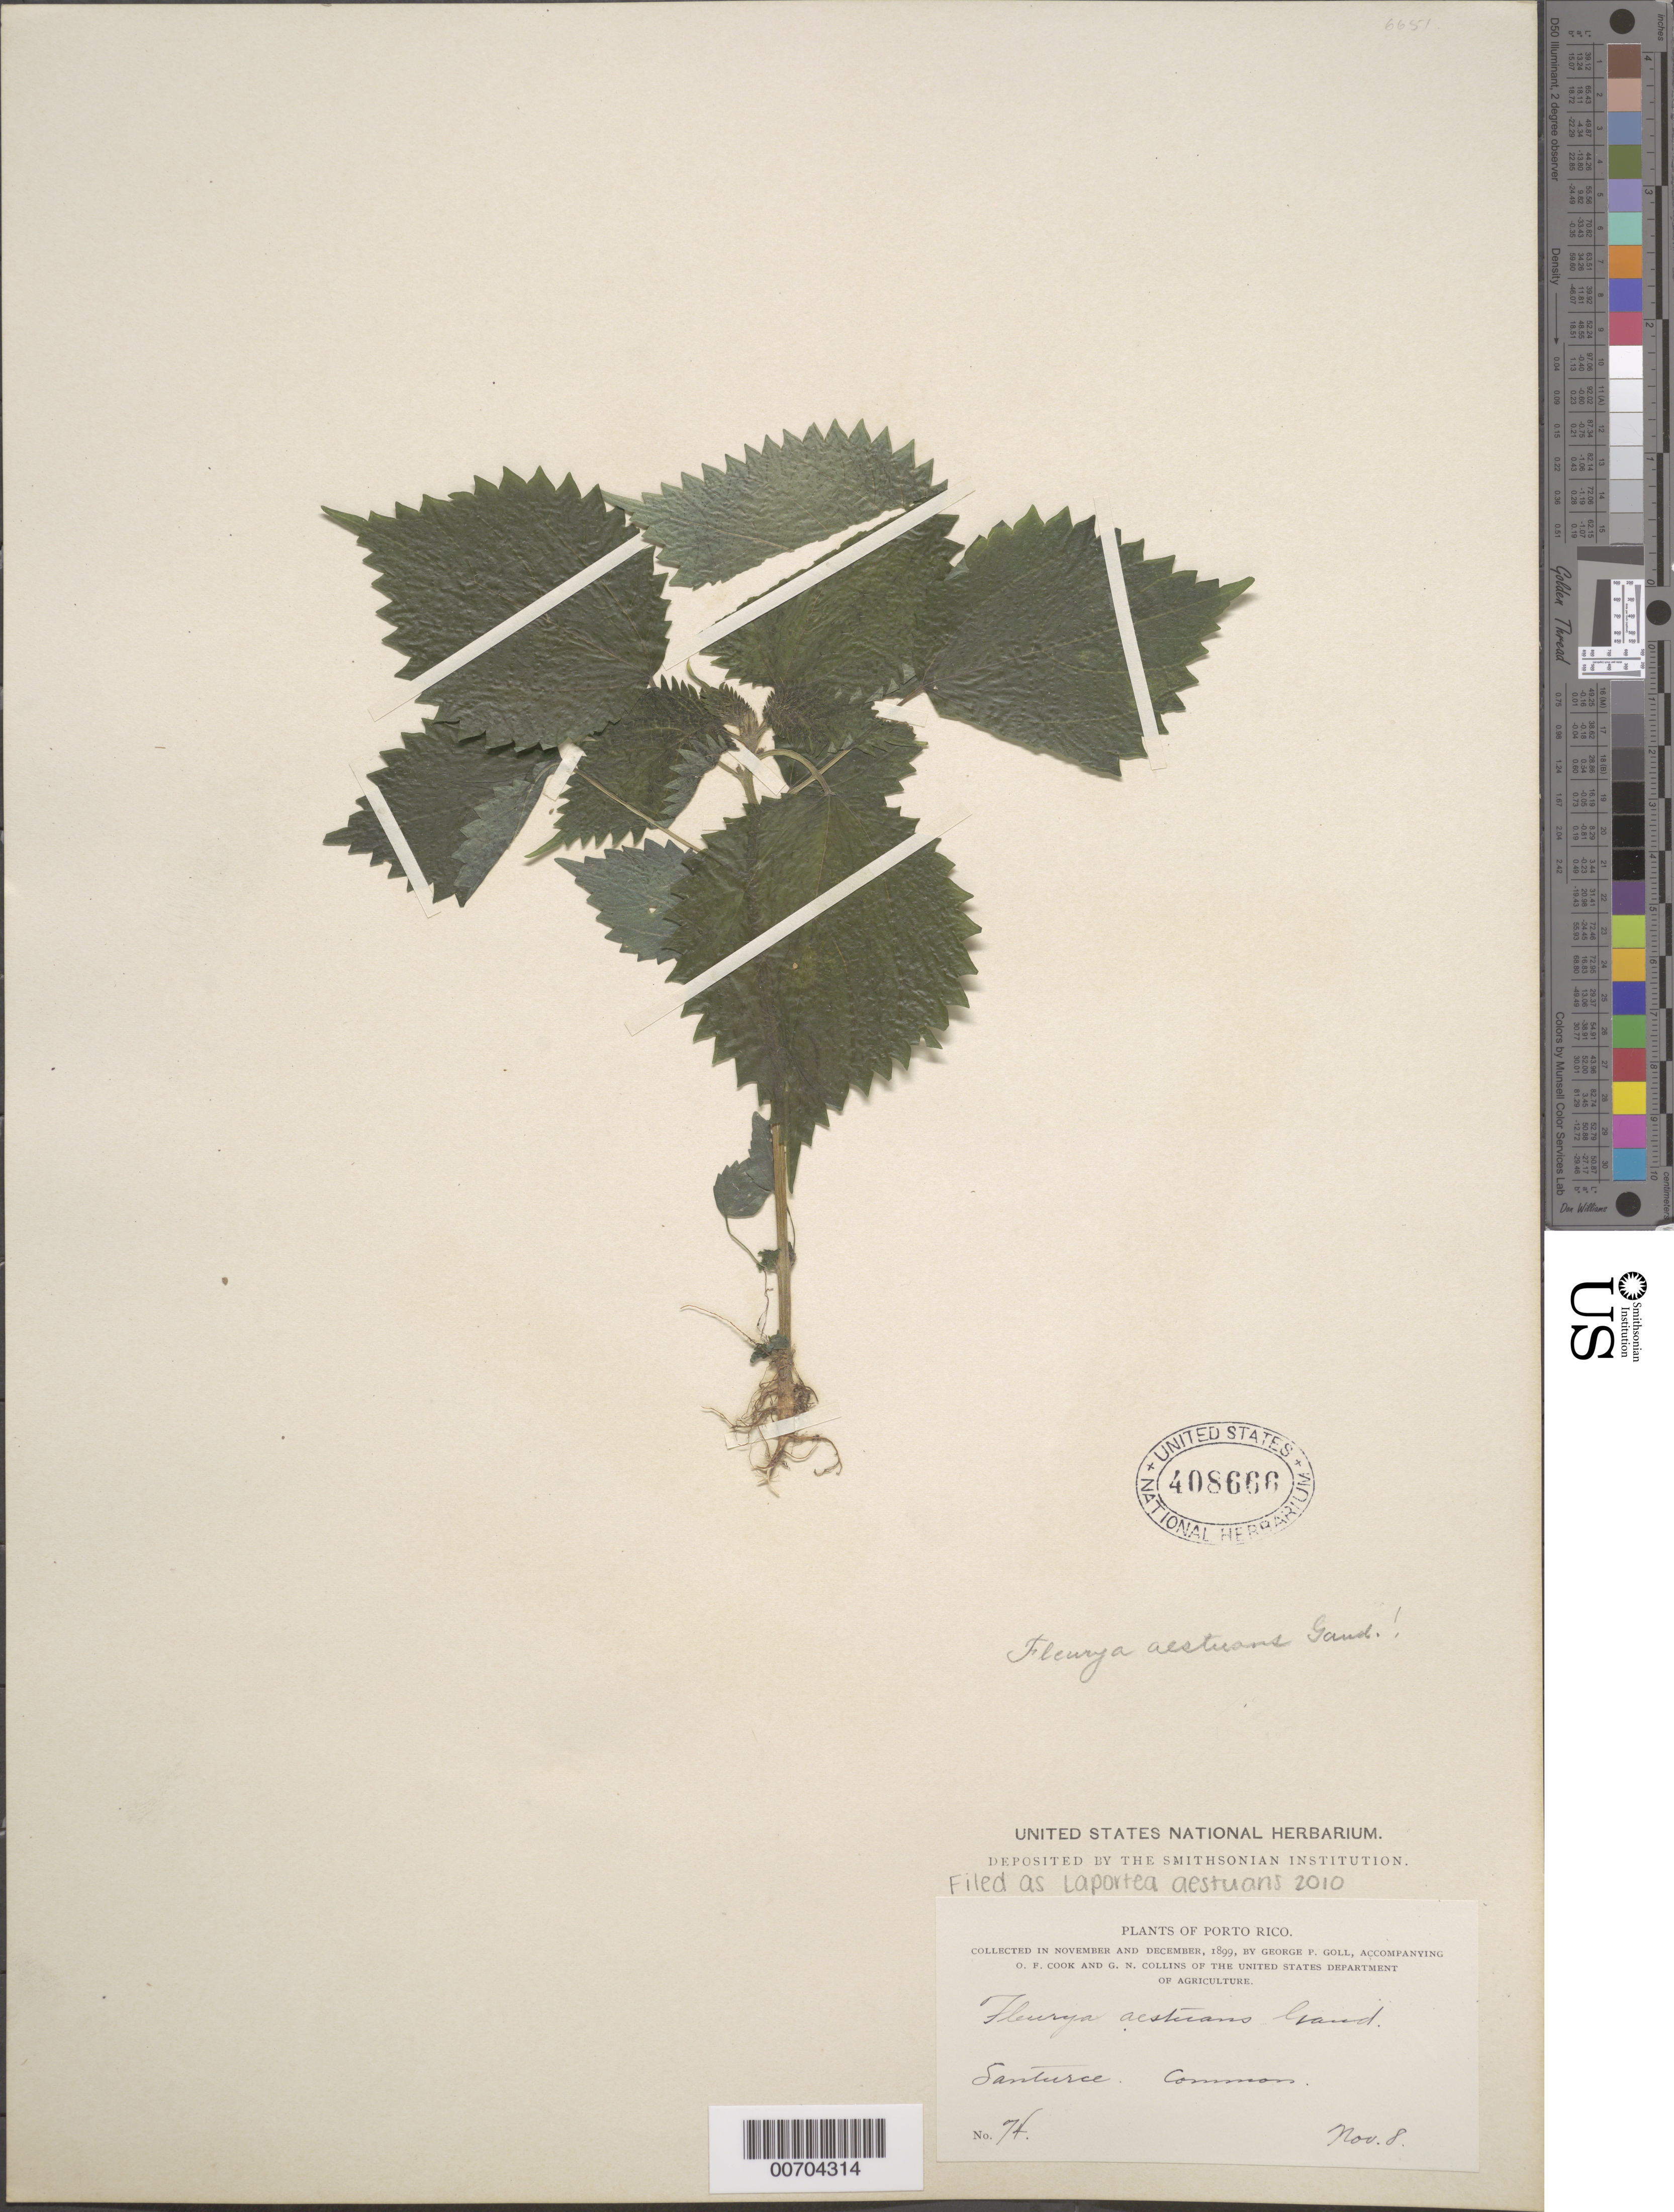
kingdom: Plantae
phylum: Tracheophyta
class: Magnoliopsida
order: Rosales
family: Urticaceae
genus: Fleurya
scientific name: Fleurya aestuans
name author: (L.) Gaudich.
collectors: G. Goll, O. F. Cook & G. Collins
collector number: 74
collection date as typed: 08 Nov 1899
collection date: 1899-11-08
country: Puerto Rico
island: Greater Antilles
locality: Santurce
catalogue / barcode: US 408666